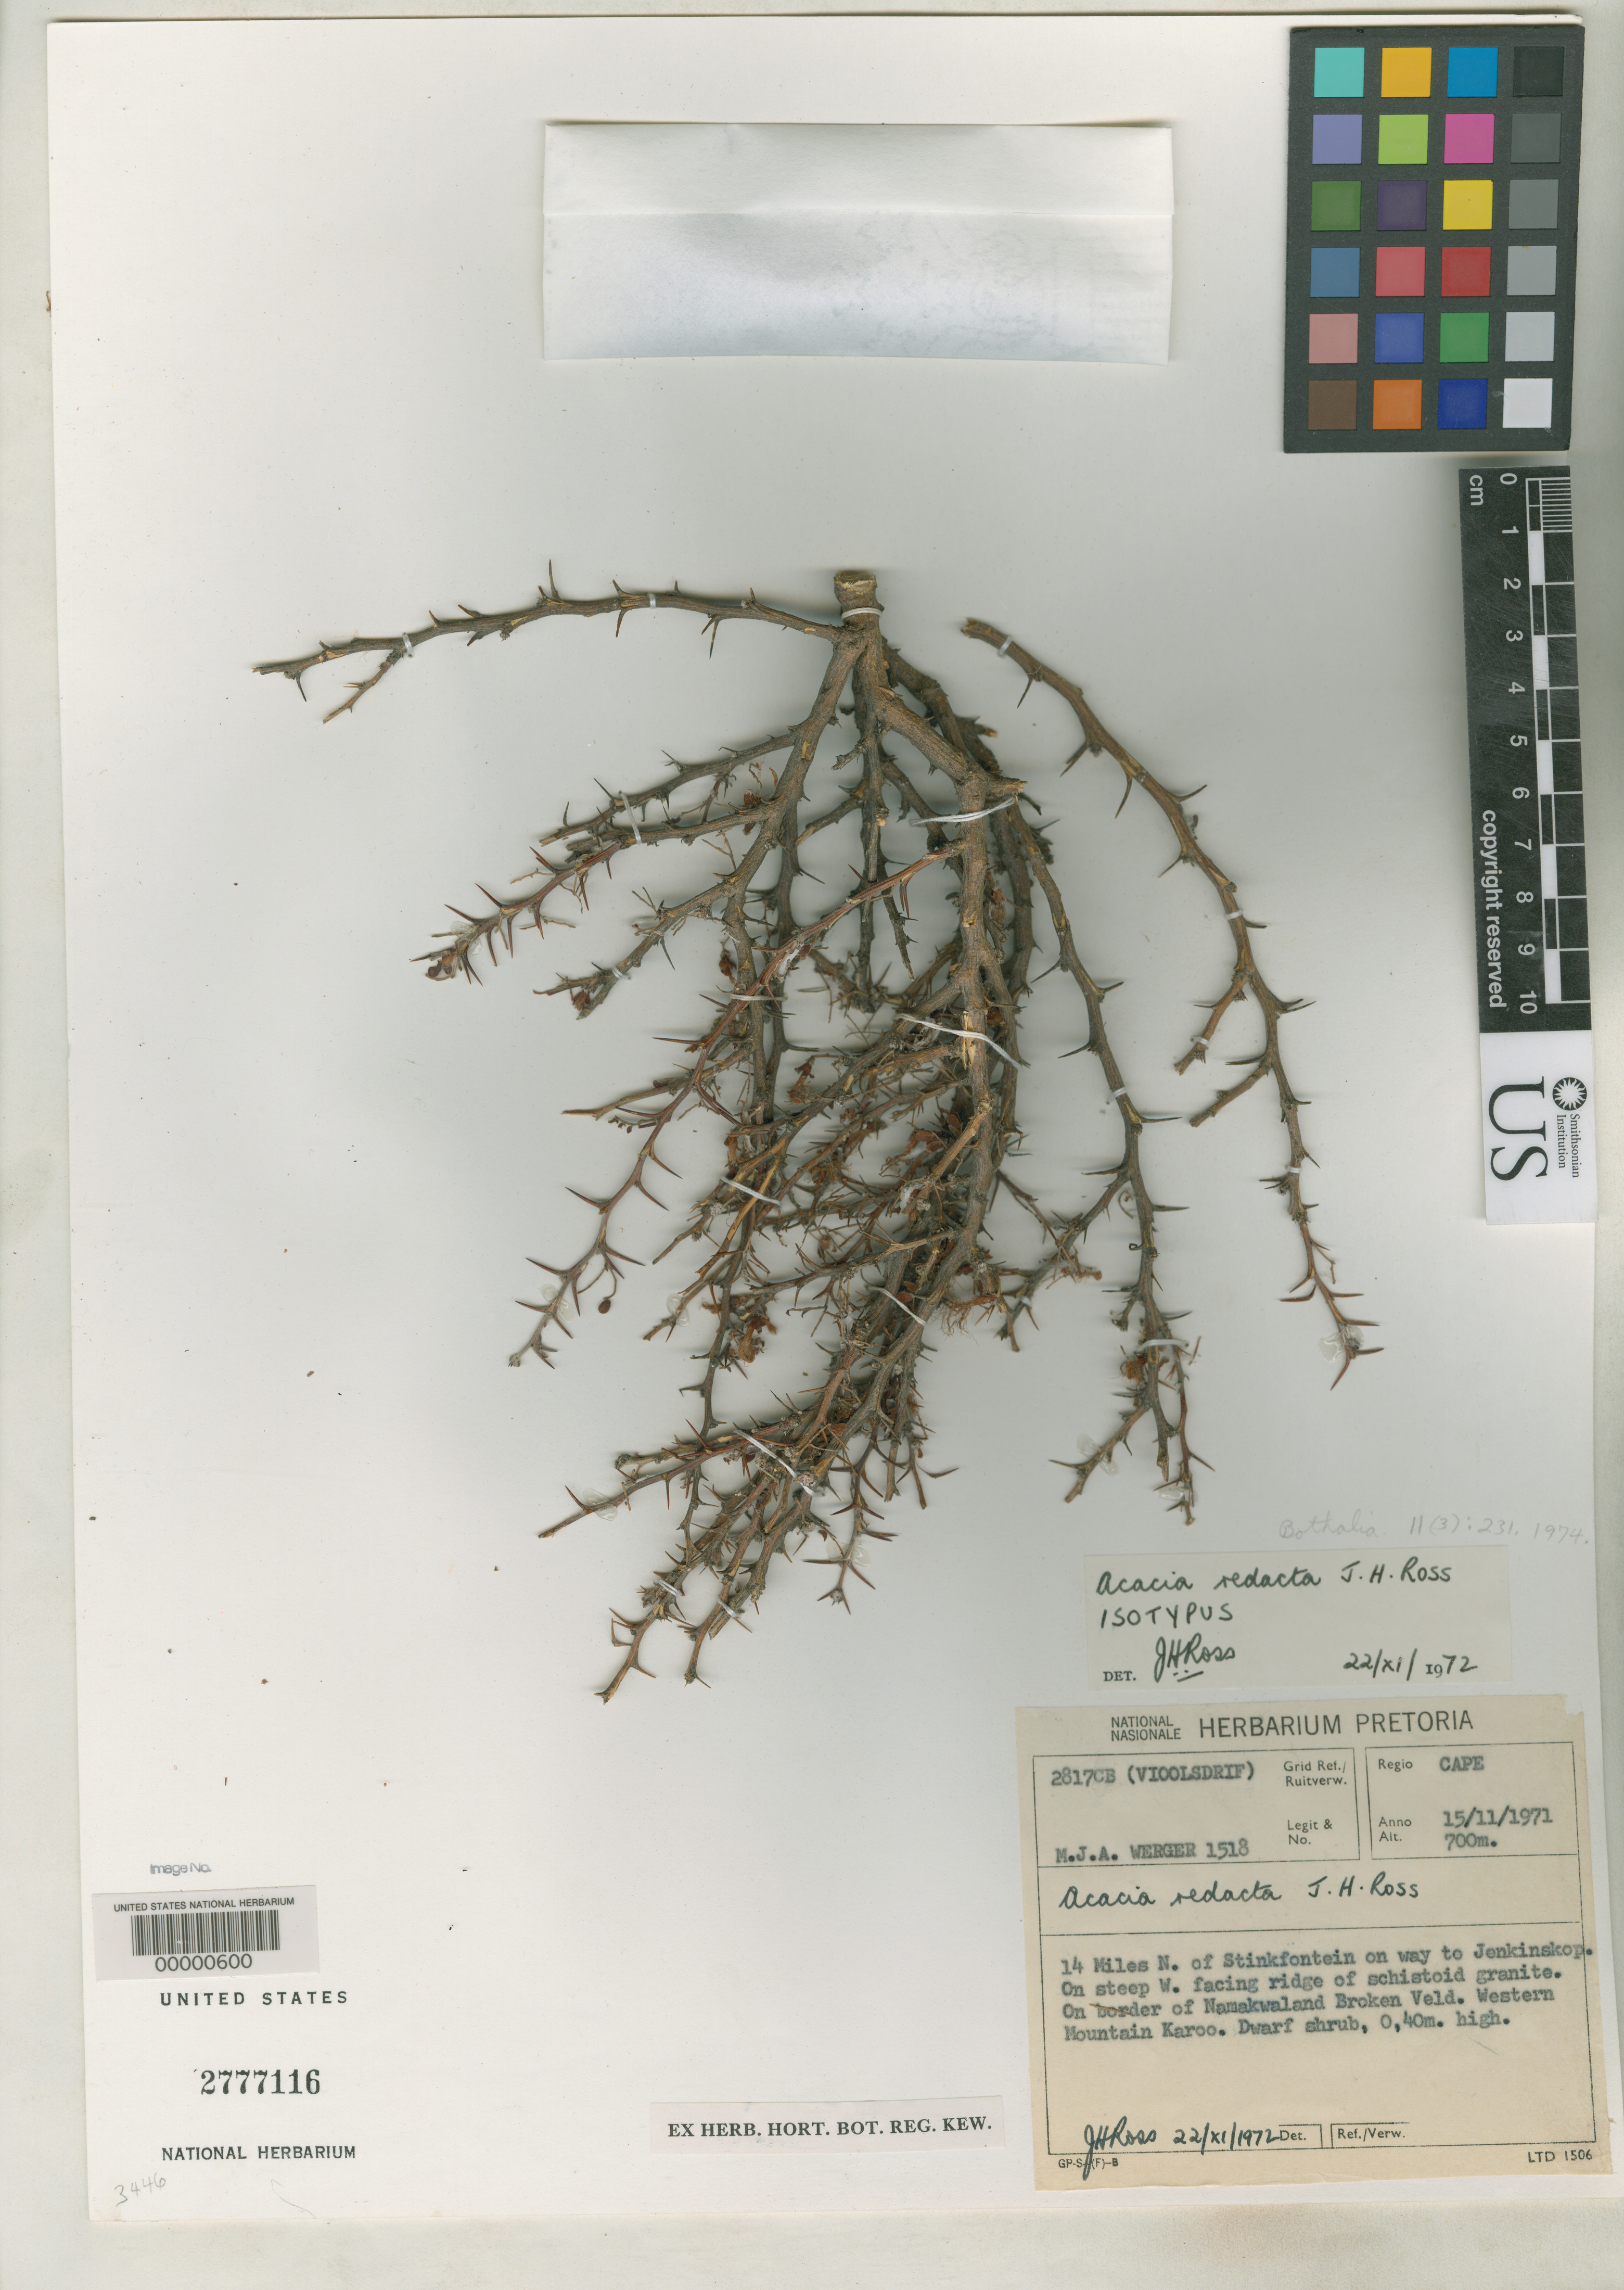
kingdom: Plantae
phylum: Tracheophyta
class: Magnoliopsida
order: Fabales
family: Fabaceae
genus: Acacia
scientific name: Acacia redacta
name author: J. H. Ross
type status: Isotype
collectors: M. Werger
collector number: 1518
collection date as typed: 15 Nov 1971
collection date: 1971-11-15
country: South Africa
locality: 14 miles N of Stinkfontein on way to Jenkinskop.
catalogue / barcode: US 277116